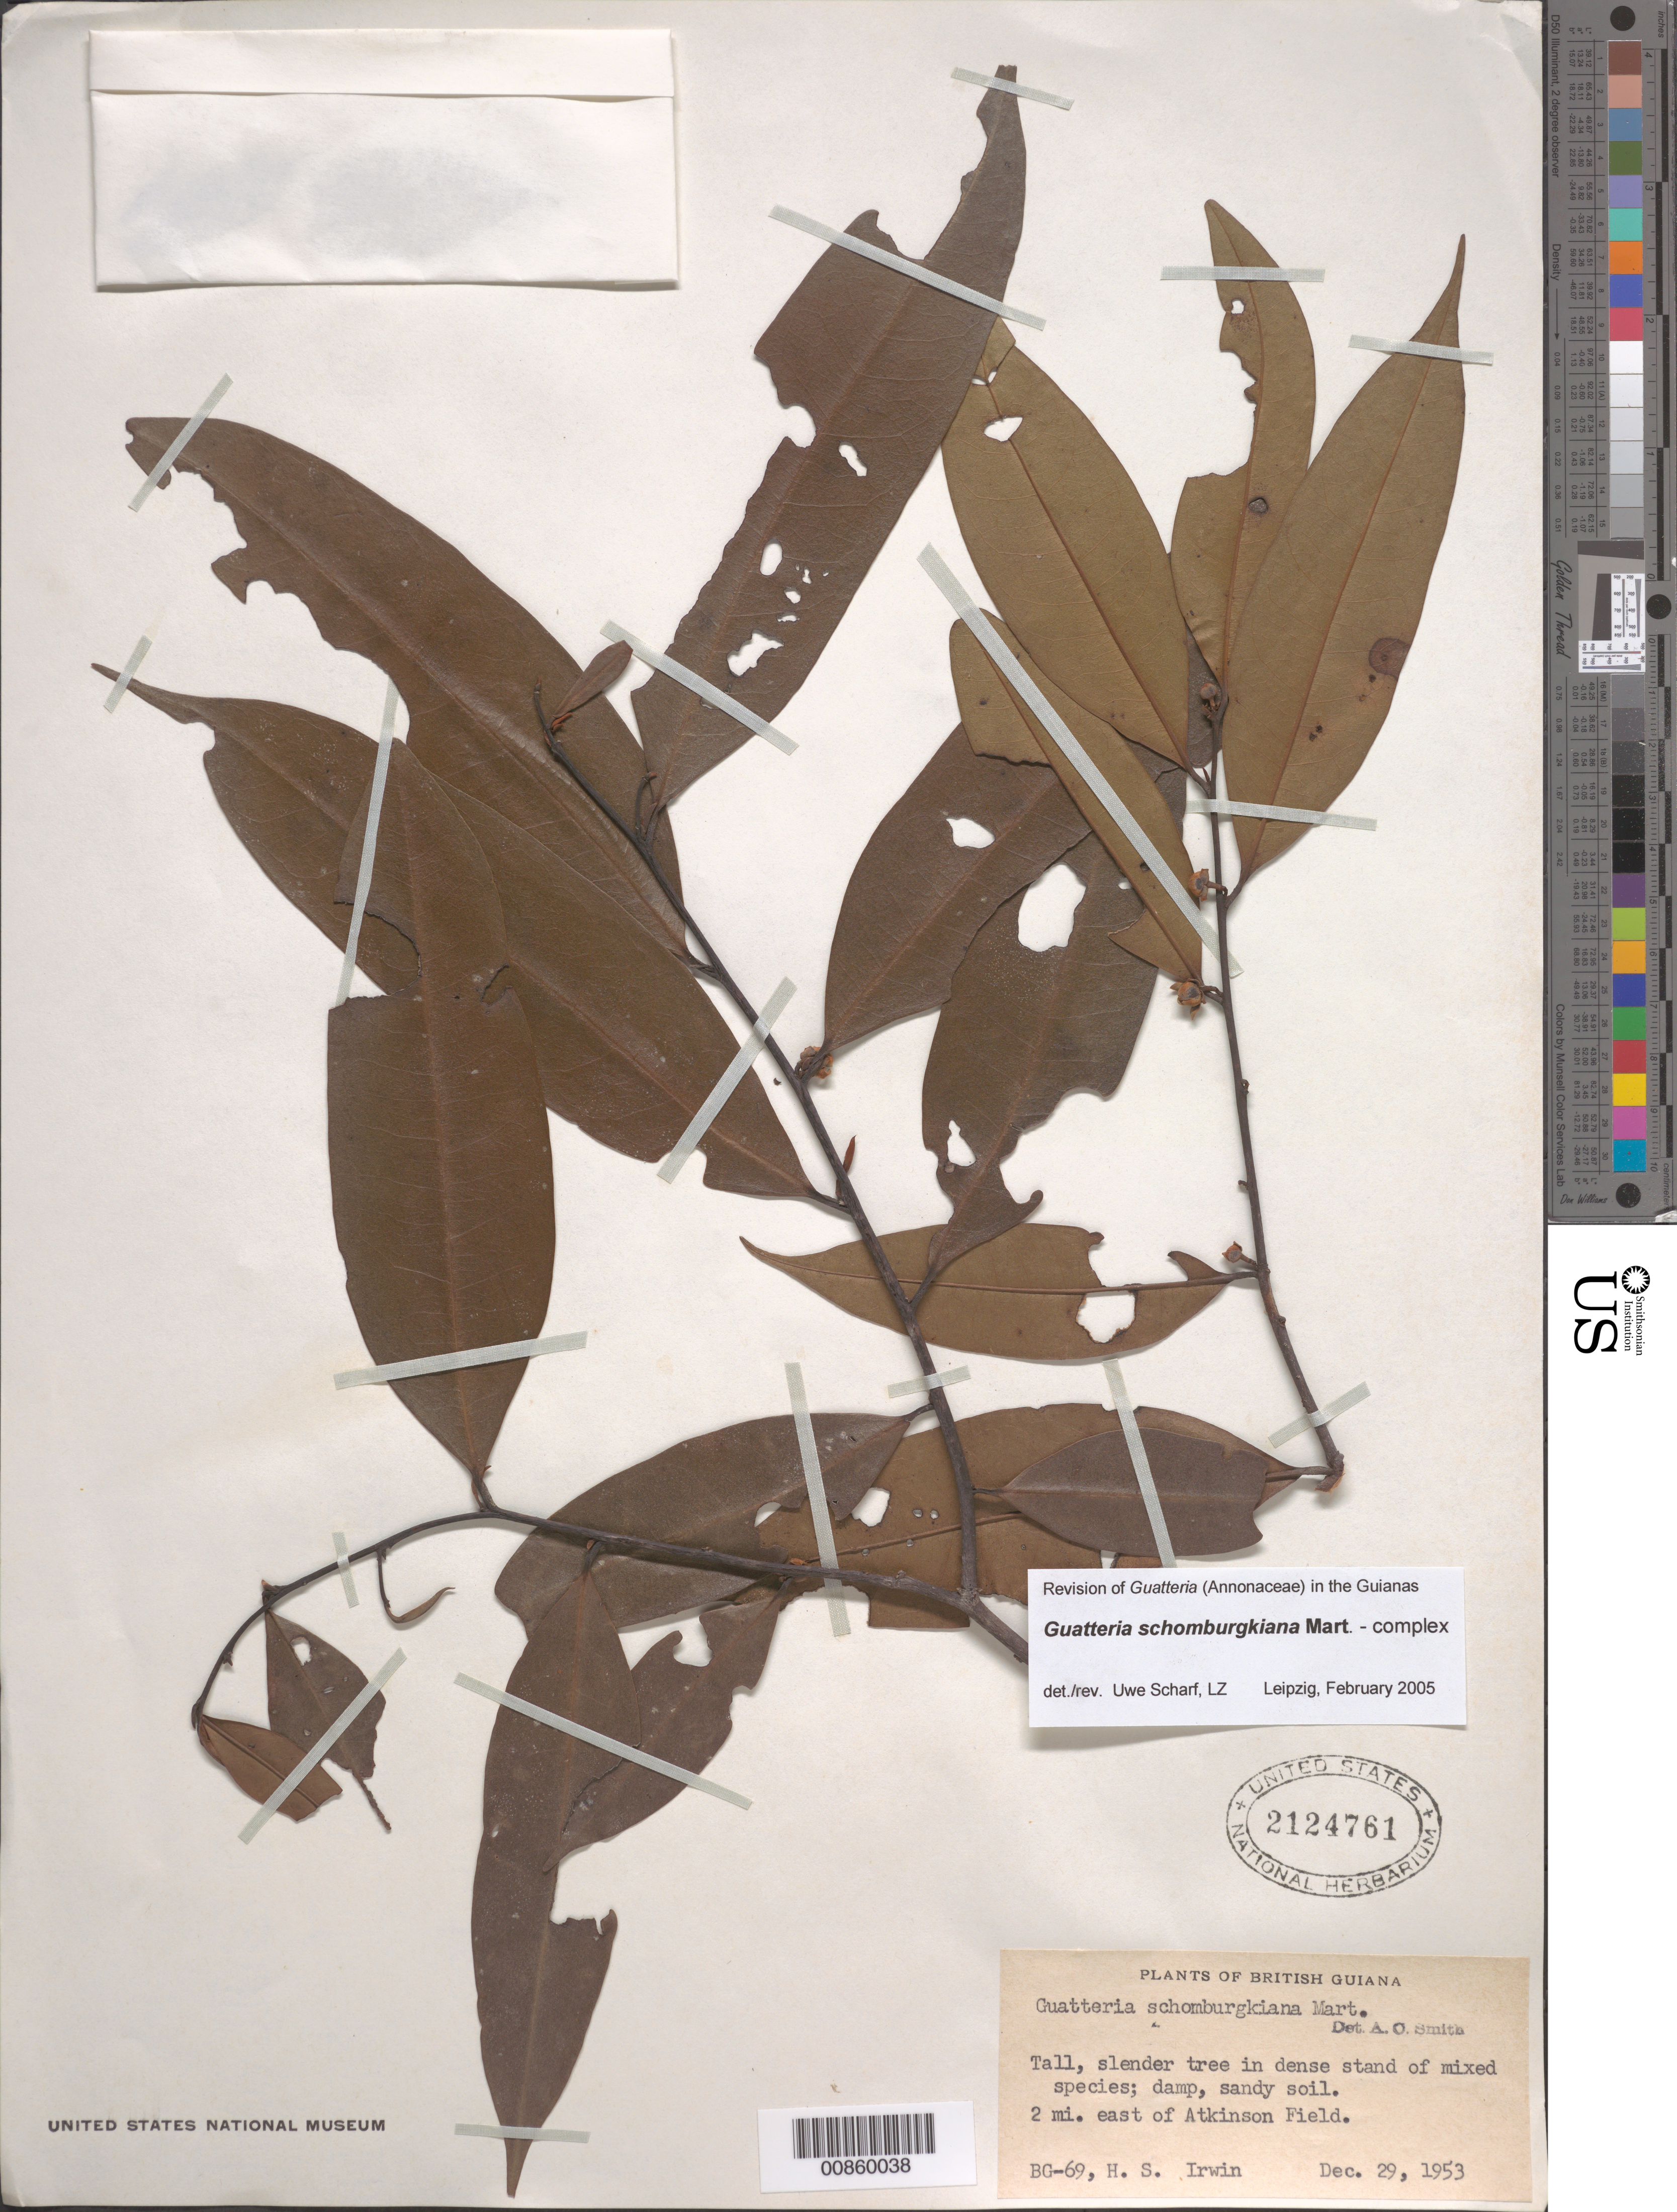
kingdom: Plantae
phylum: Tracheophyta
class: Magnoliopsida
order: Magnoliales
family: Annonaceae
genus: Guatteria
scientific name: Guatteria schomburgkiana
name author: Mart.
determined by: Scharf, U.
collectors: H. Irwin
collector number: BG 69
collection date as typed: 29-Dec-53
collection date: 1953-12-29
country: Guyana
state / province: Demerara-Mahaica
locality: Atkinson Field, 2 mi. E of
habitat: Dense stand of mixed species; damp, sandy soil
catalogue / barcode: US 2124761